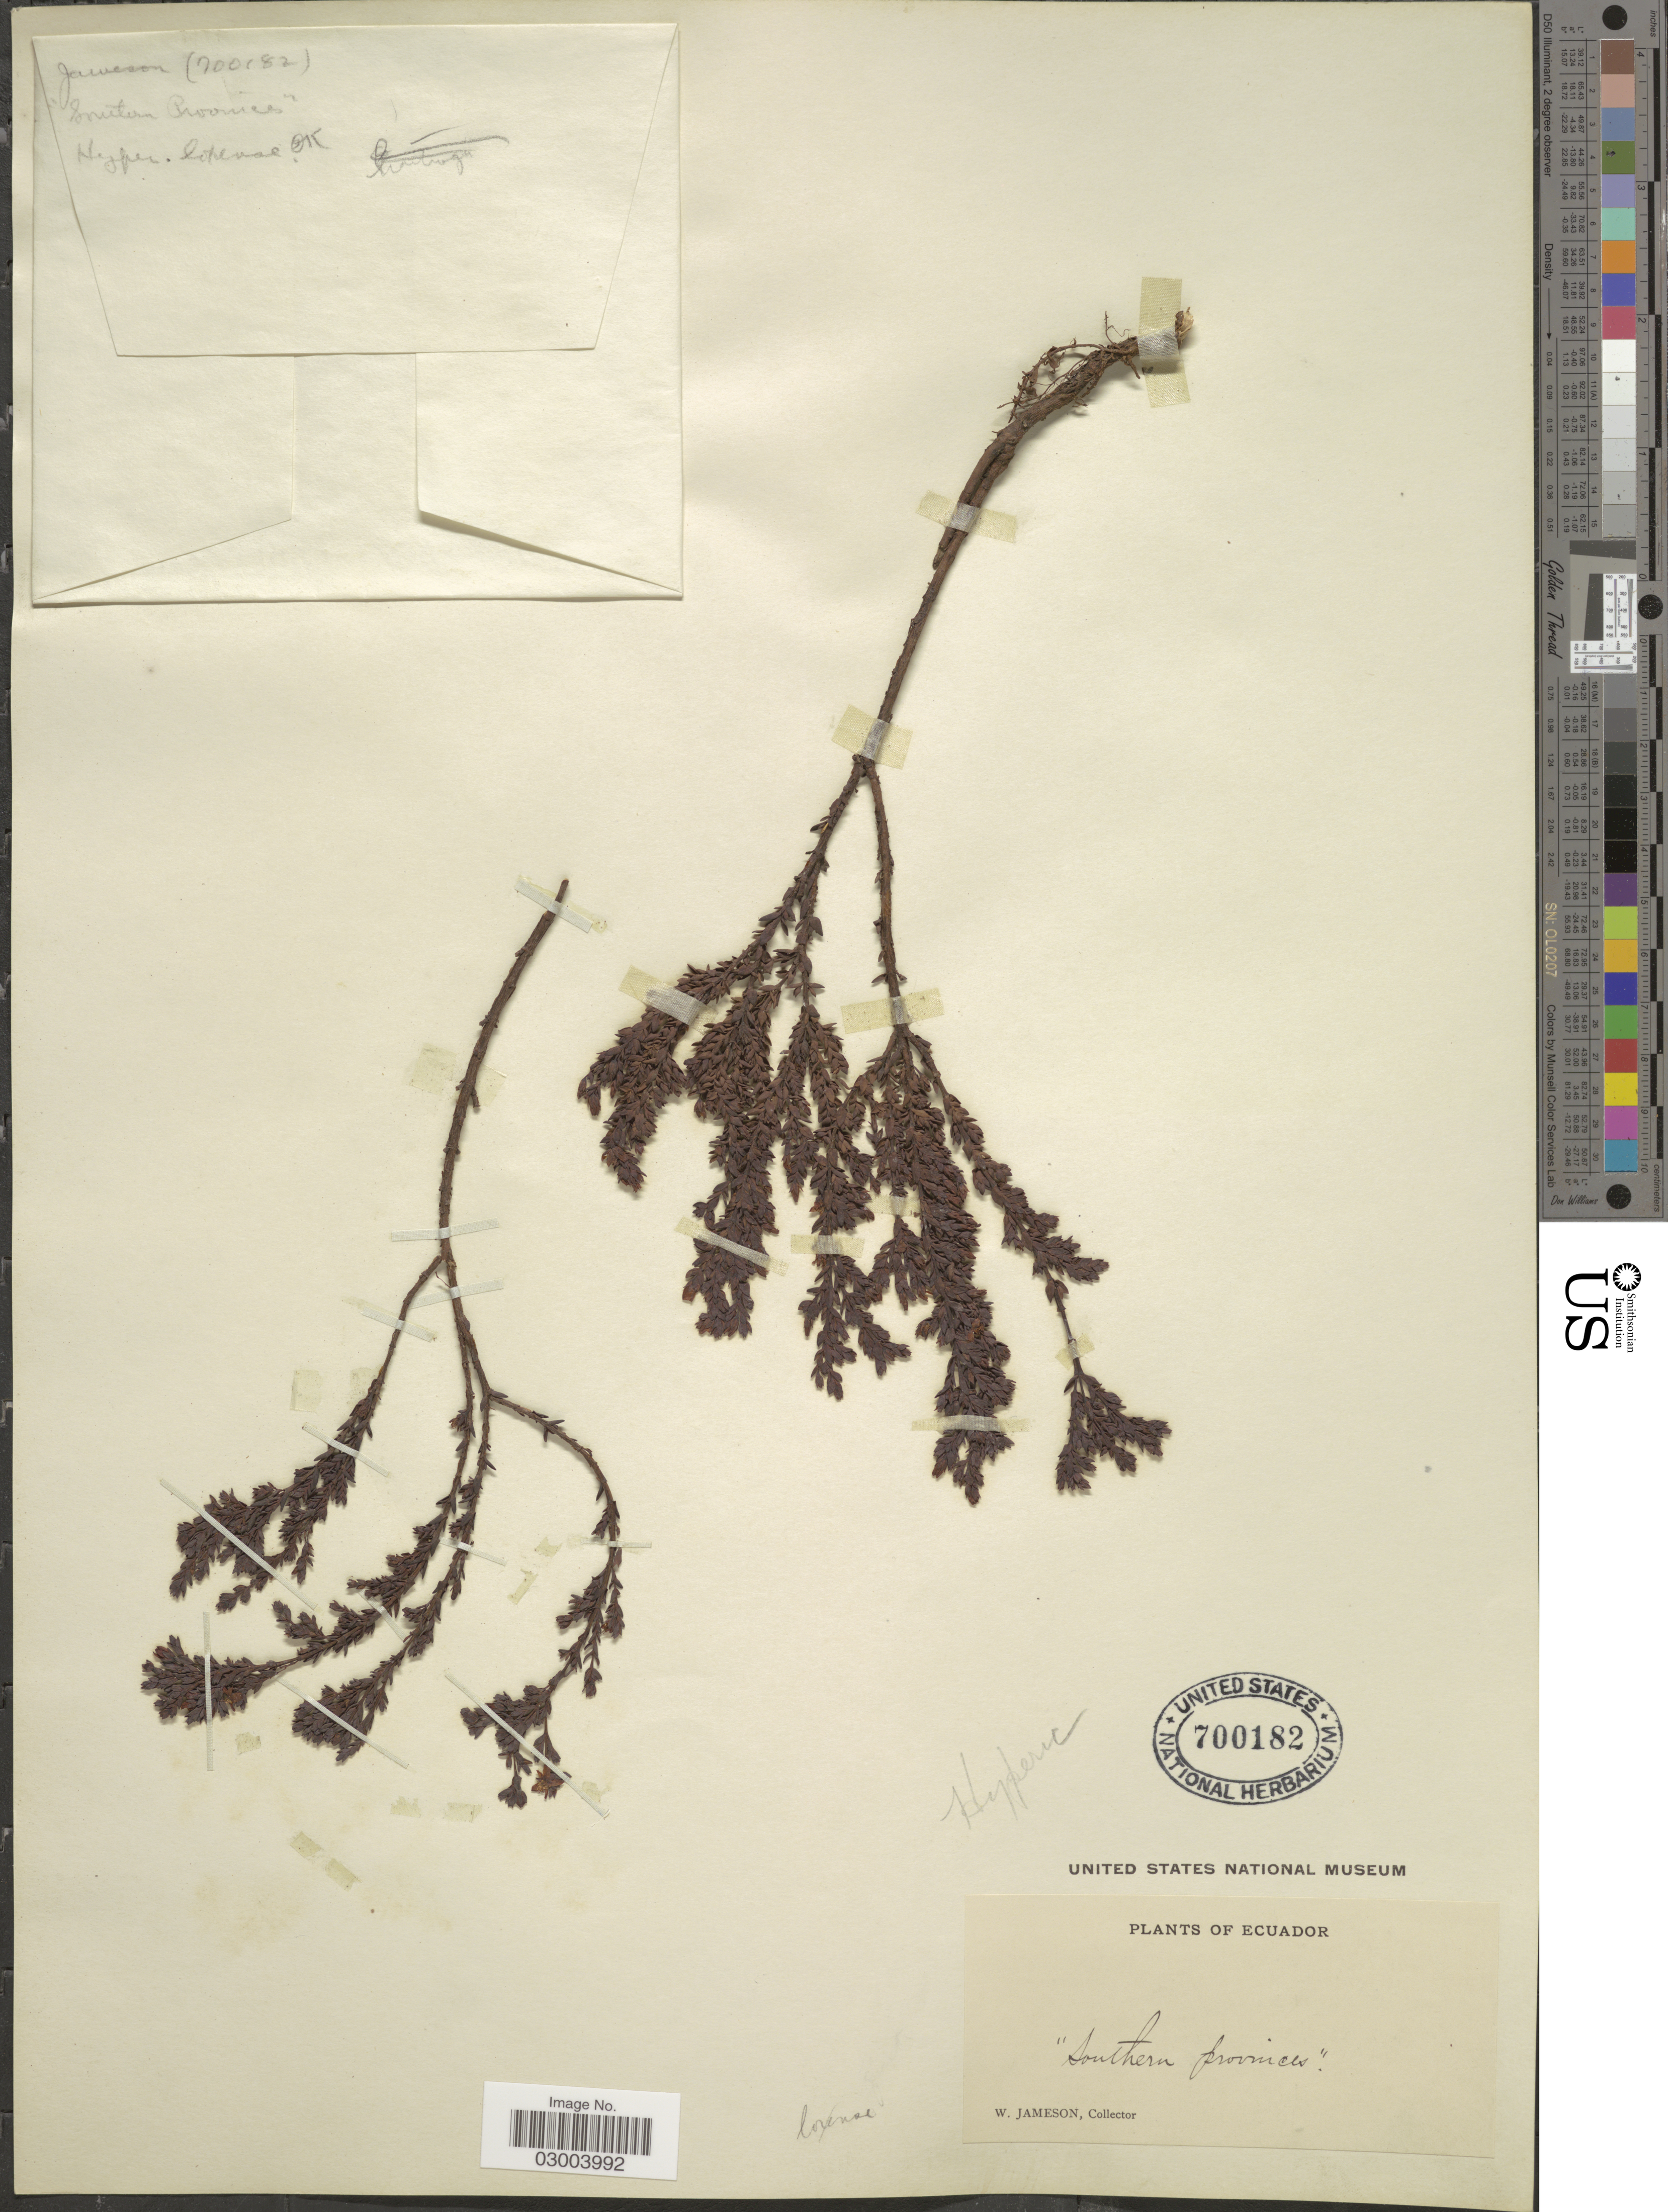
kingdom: Plantae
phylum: Tracheophyta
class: Magnoliopsida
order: Malpighiales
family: Hypericaceae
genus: Hypericum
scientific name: Hypericum loxense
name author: Benth.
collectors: W. Jameson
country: Ecuador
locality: Southern provinces.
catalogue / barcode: US 700182